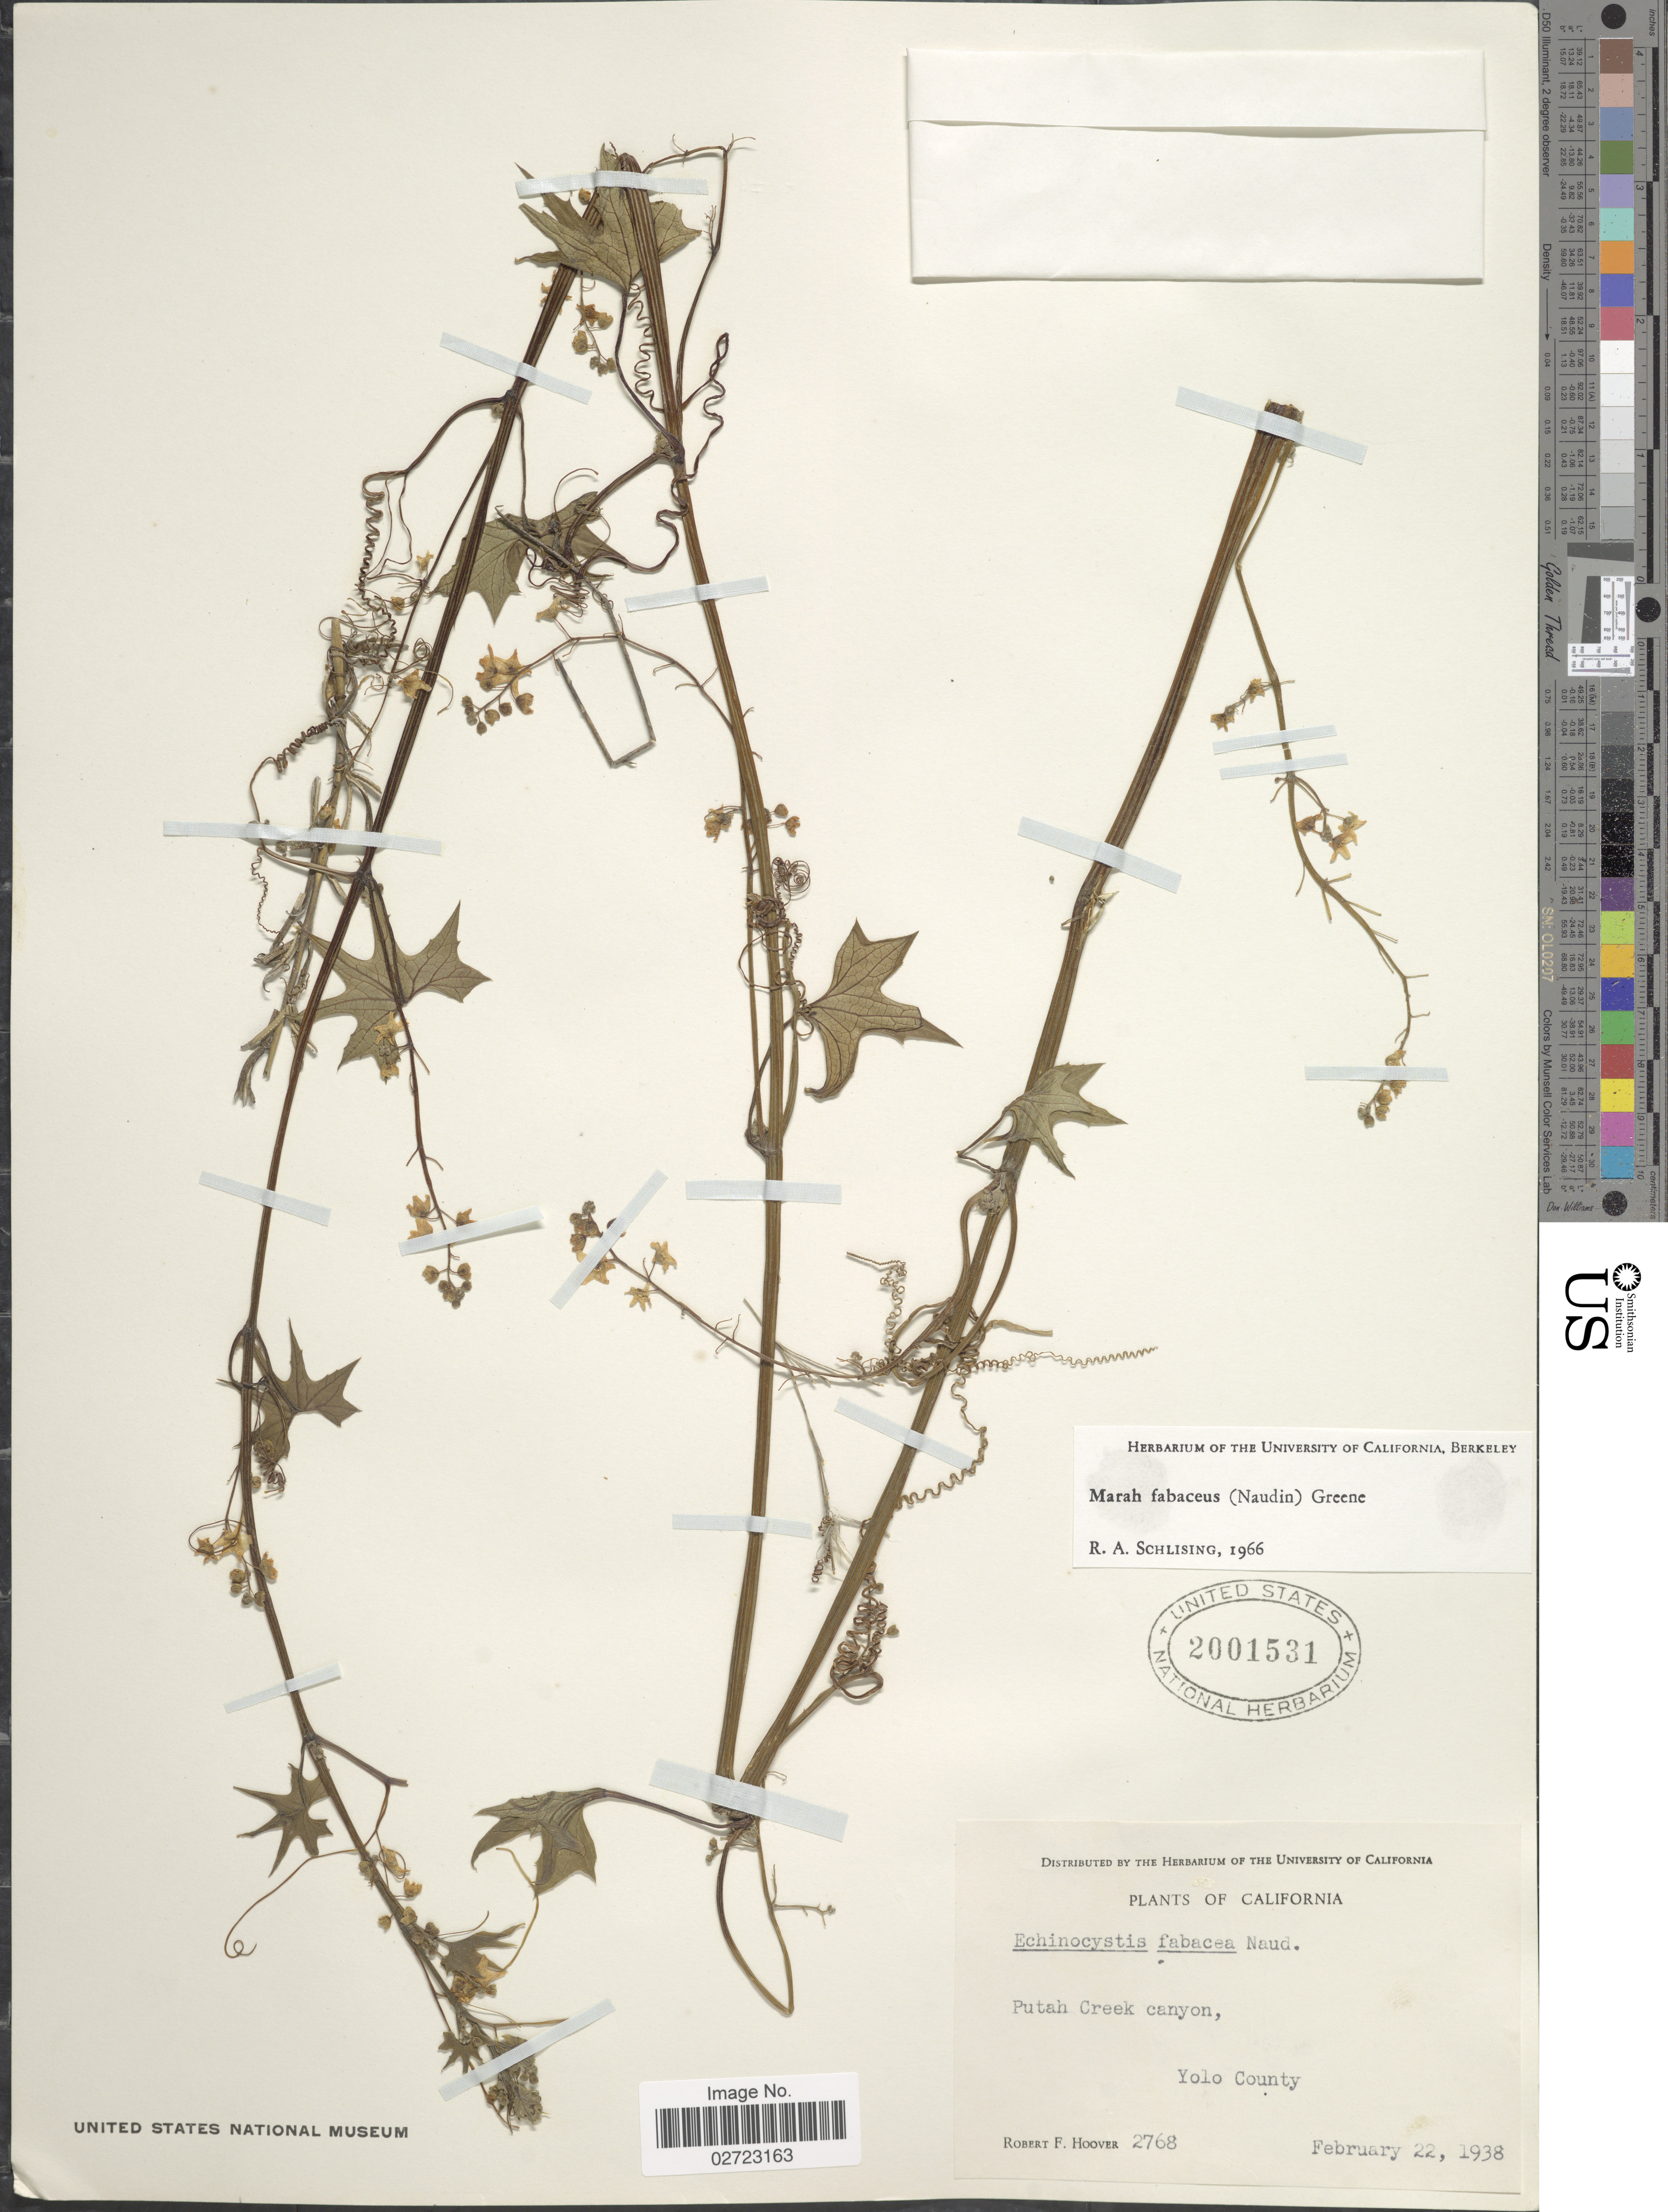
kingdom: Plantae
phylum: Tracheophyta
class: Magnoliopsida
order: Cucurbitales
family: Cucurbitaceae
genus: Marah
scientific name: Marah fabacea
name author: (Naudin) Greene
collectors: R. F. Hoover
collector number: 2768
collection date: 1938-02-22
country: United States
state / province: California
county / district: Yolo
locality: Putah Creek canyon, Yolo County.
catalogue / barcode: US 2001531